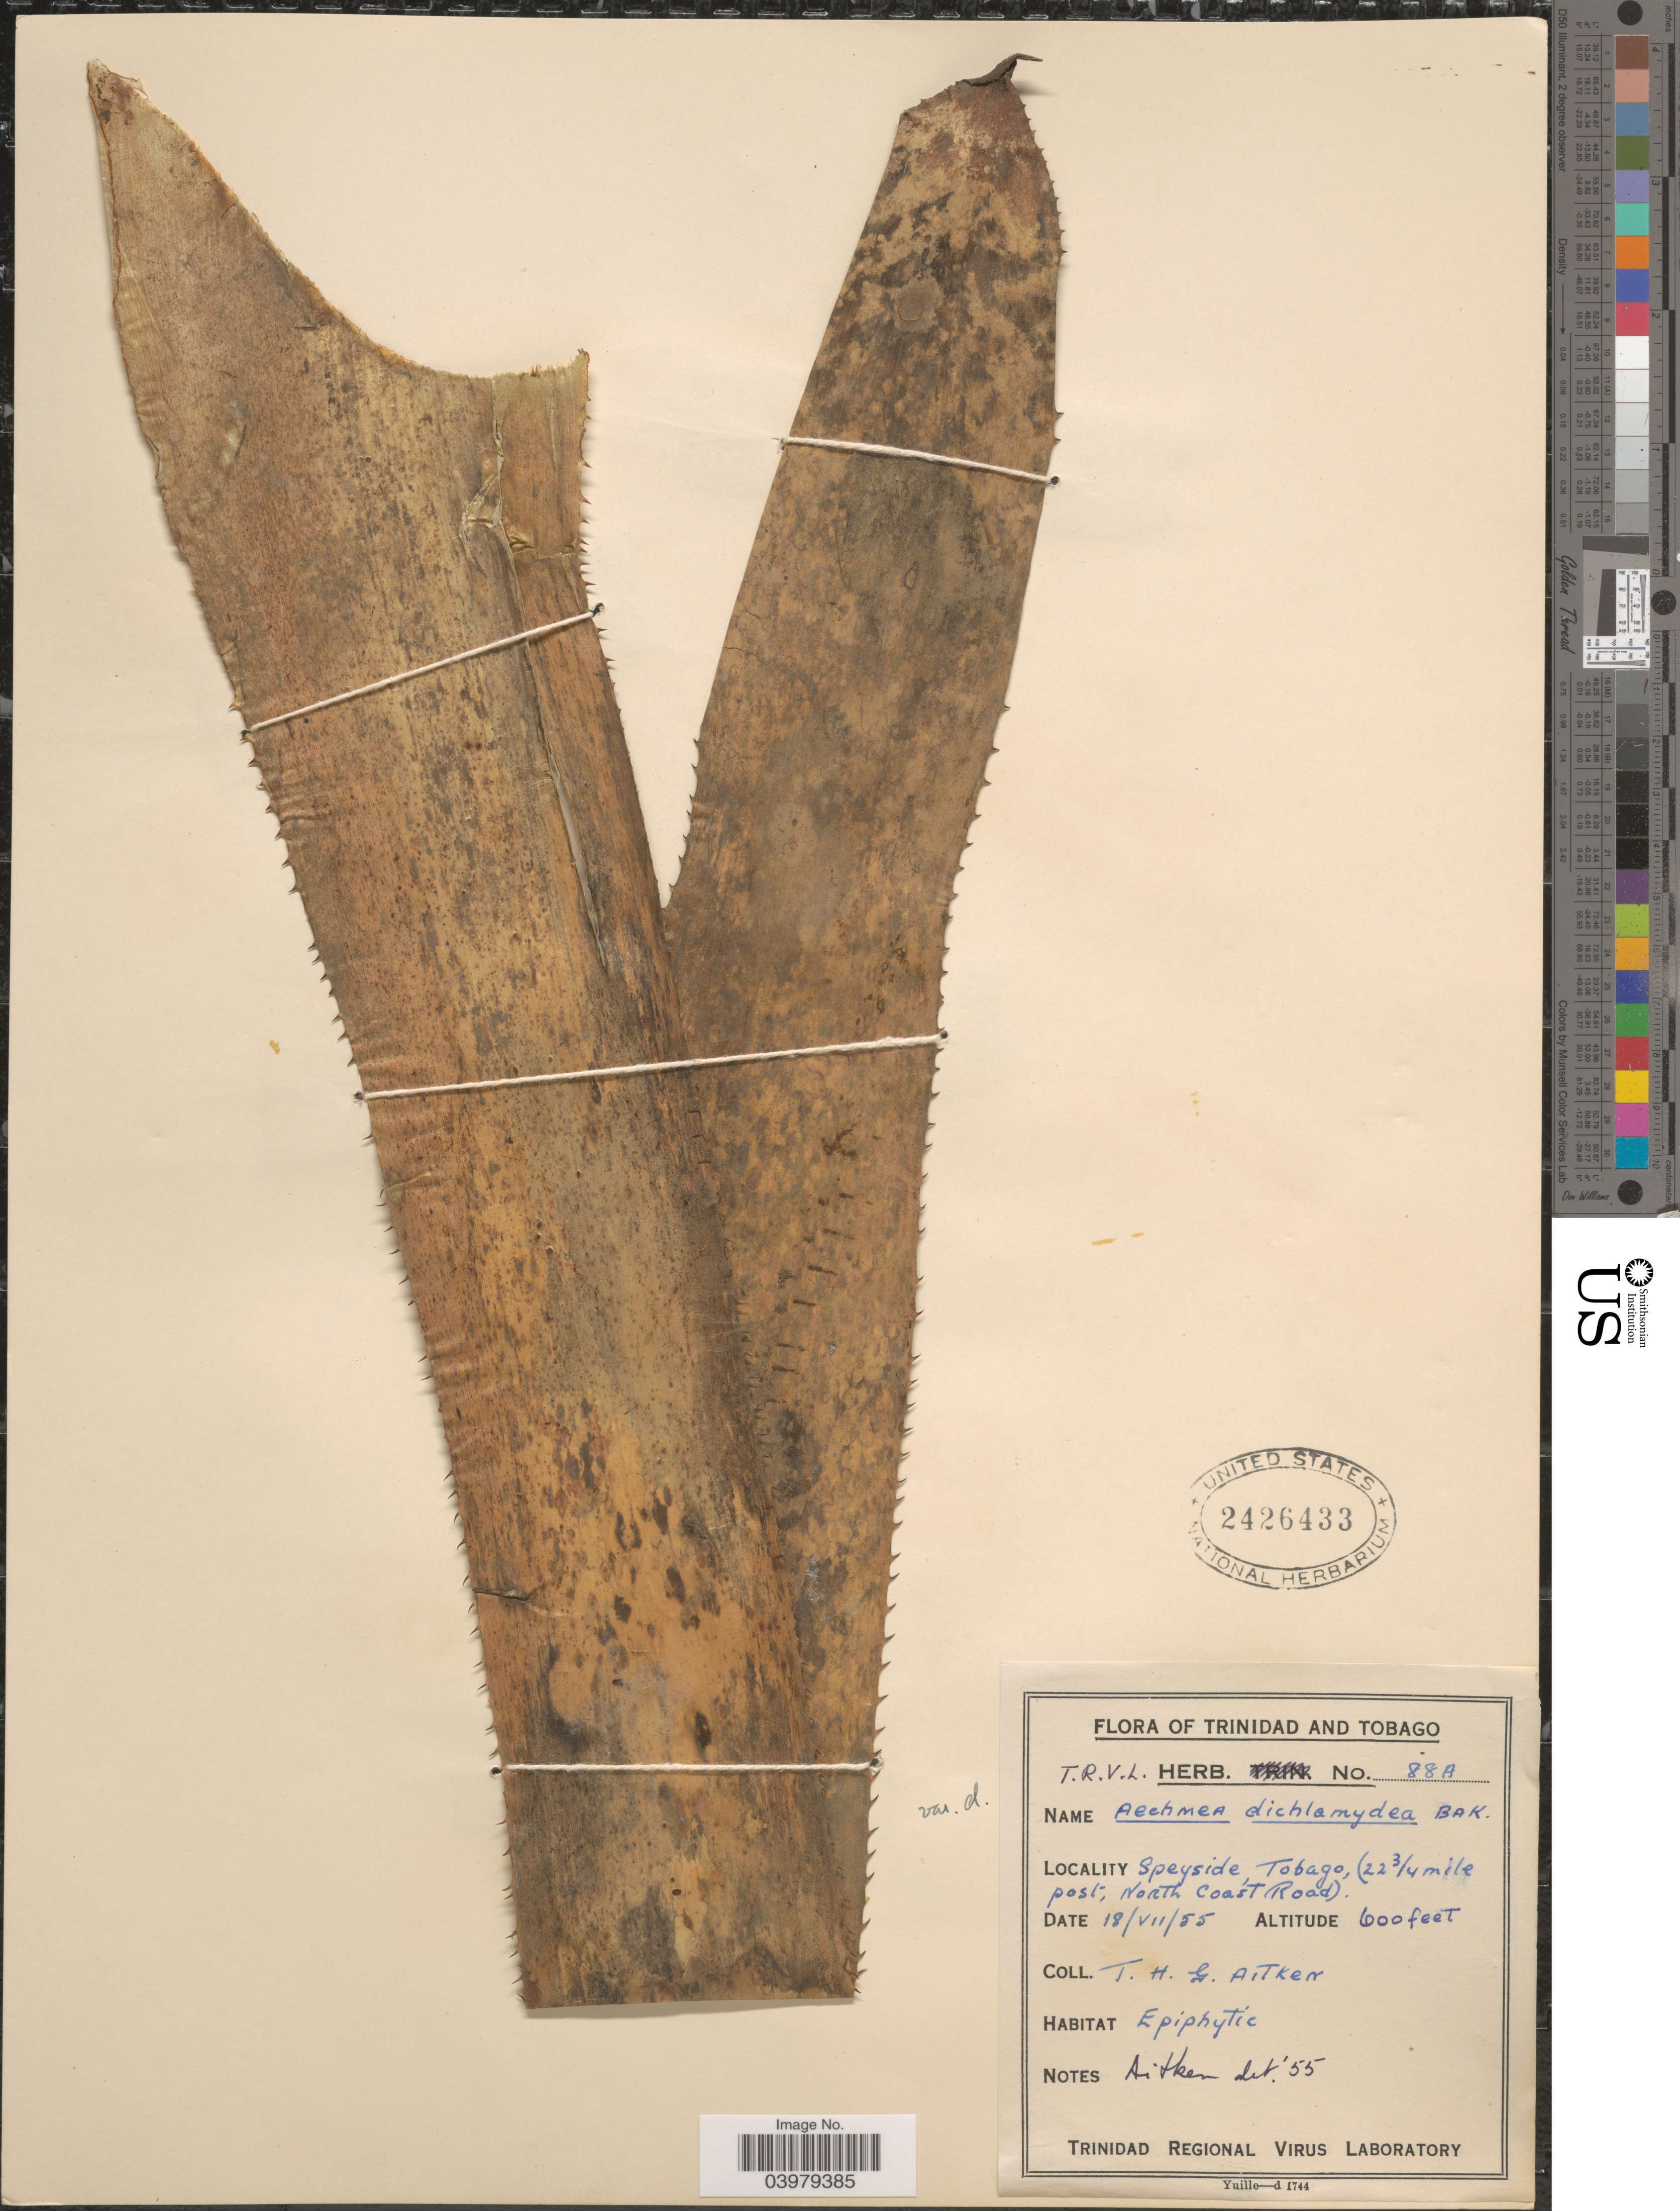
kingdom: Plantae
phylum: Tracheophyta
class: Liliopsida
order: Poales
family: Bromeliaceae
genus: Aechmea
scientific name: Aechmea dichlamydea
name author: Baker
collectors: T. Aitken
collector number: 88A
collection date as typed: Transcribed d/m/y: 18/7/55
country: Trinidad and Tobago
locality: Speyside, Tobago, (22¾ mile post, North Coast Road).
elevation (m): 183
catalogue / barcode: US 2426433